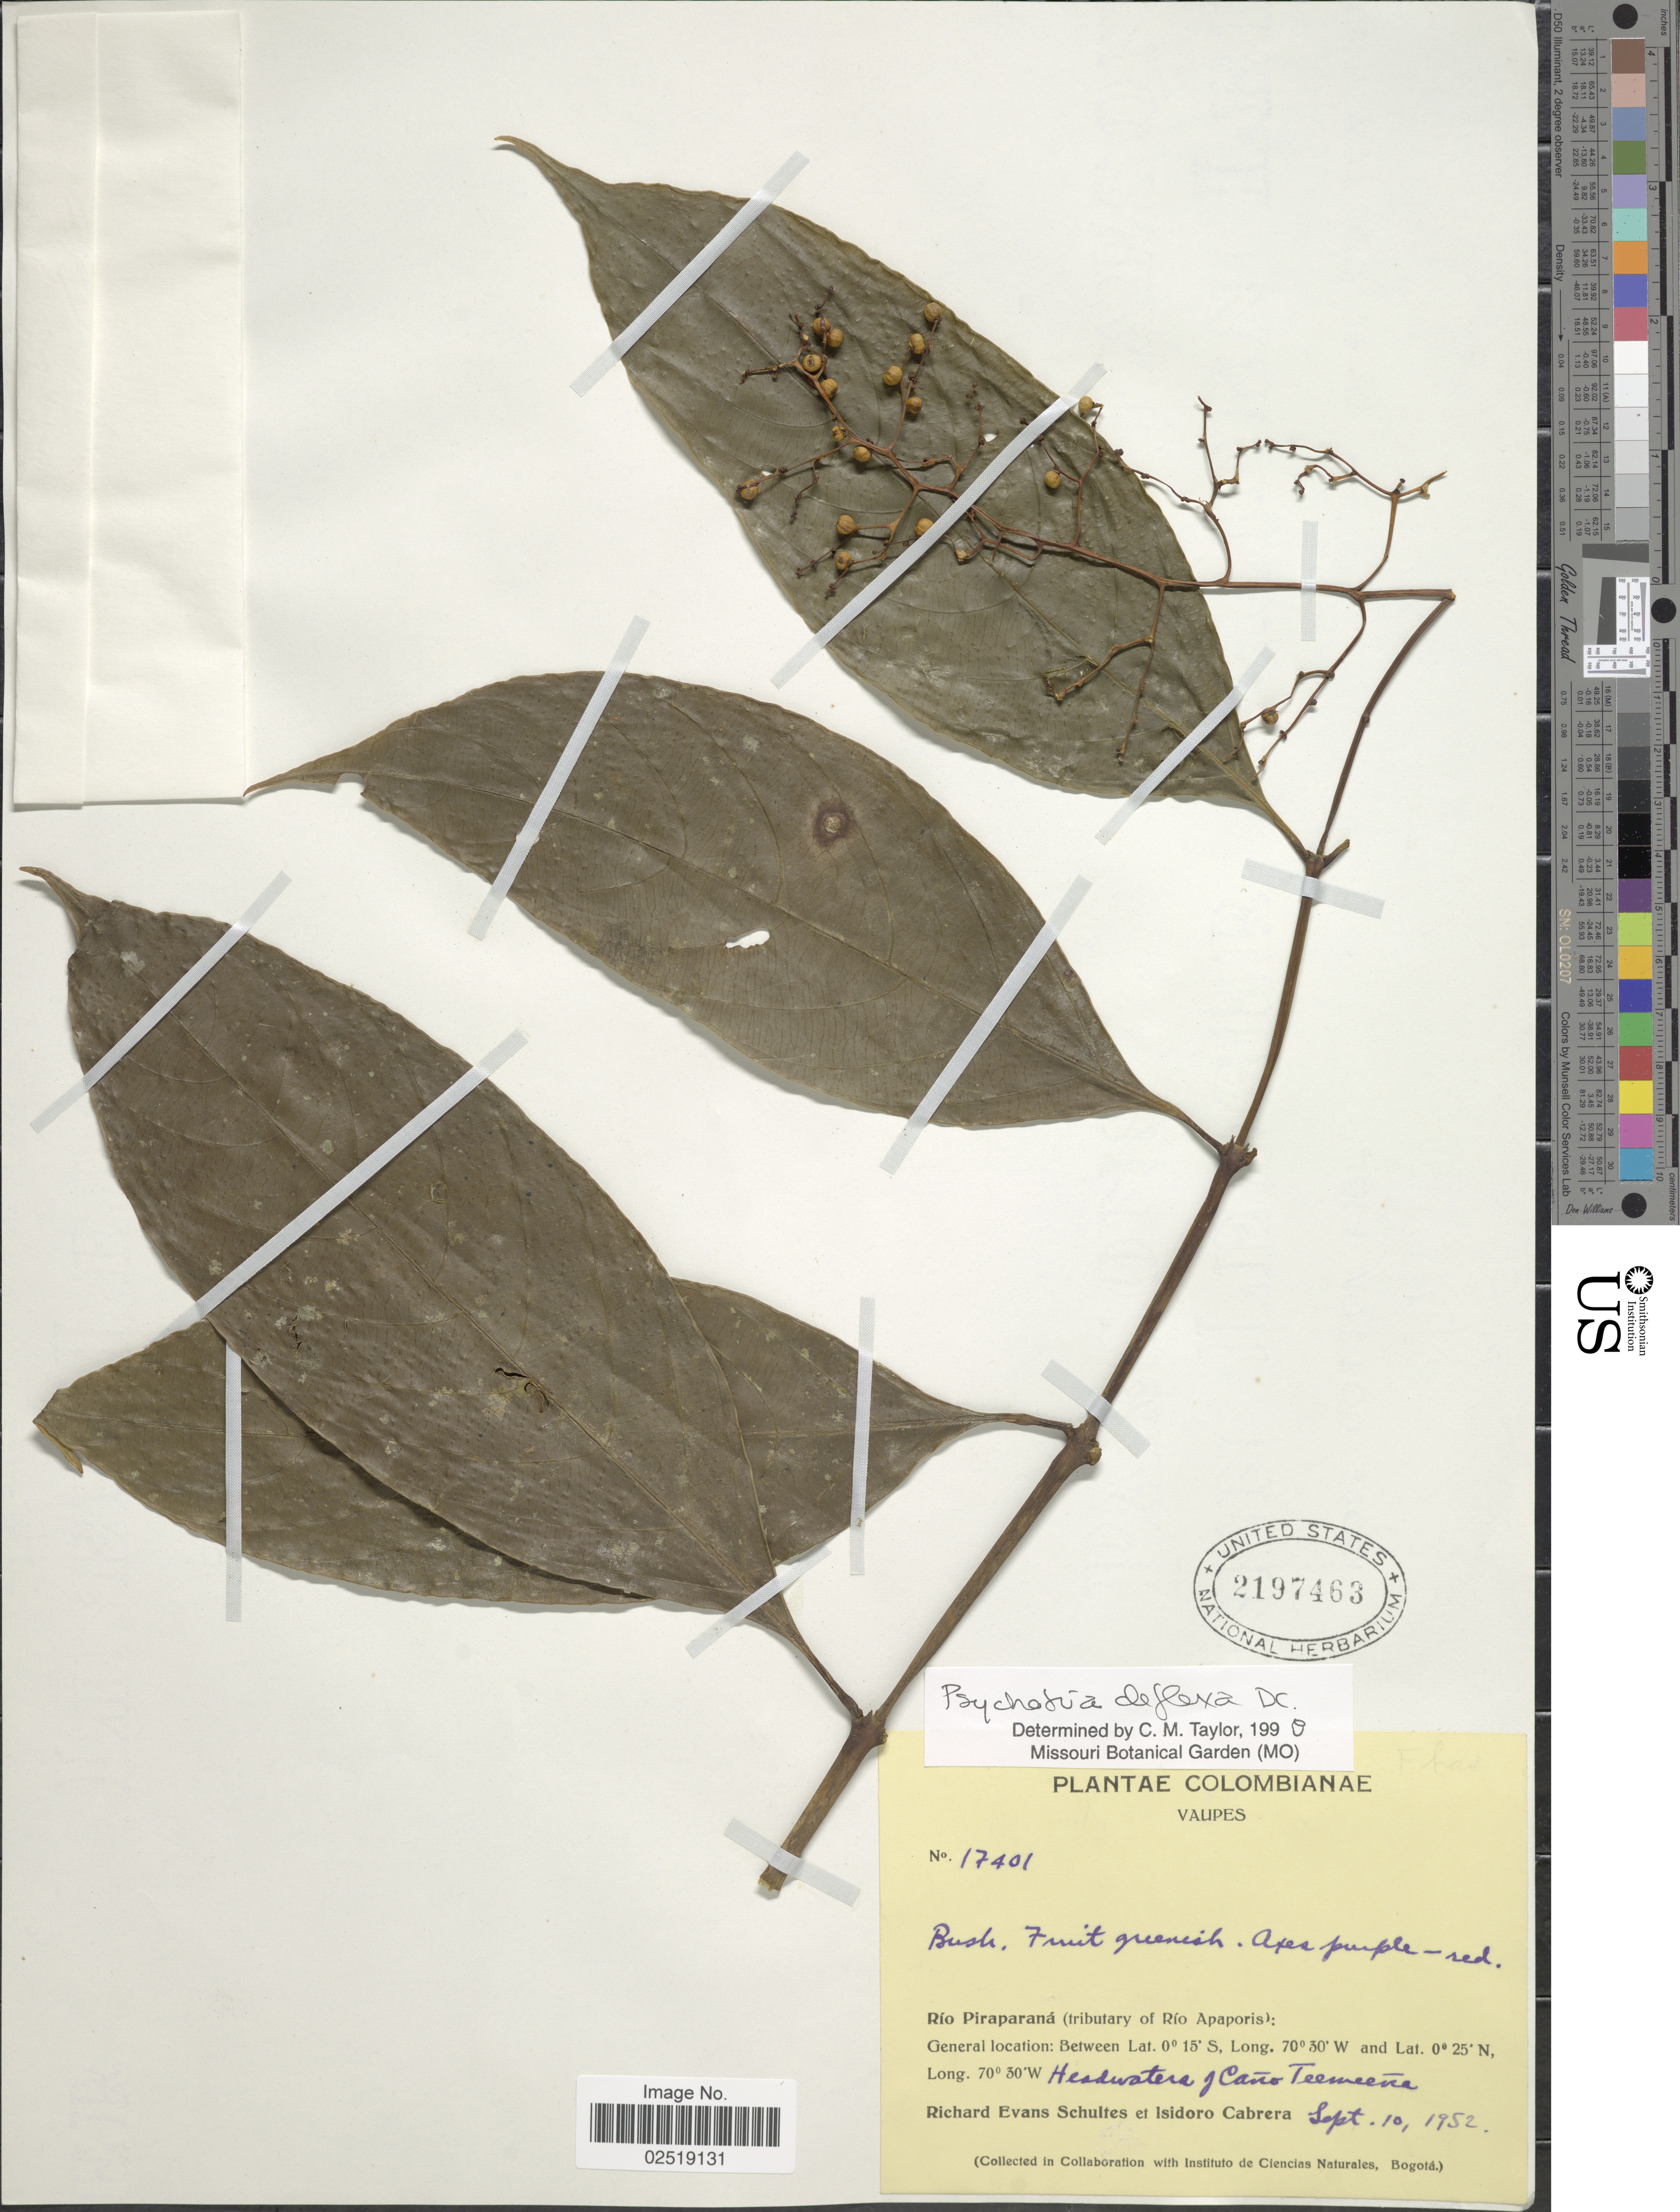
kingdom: Plantae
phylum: Tracheophyta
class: Magnoliopsida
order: Gentianales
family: Rubiaceae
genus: Psychotria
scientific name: Psychotria deflexa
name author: DC.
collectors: R. E. Schultes & I. Cabrera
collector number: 17401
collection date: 1952-09-10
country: Colombia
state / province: Vaupés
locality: Rio Piraparana (tributary of Rio Apaporis). Headwaters of Cano Teemeena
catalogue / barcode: US 2197463